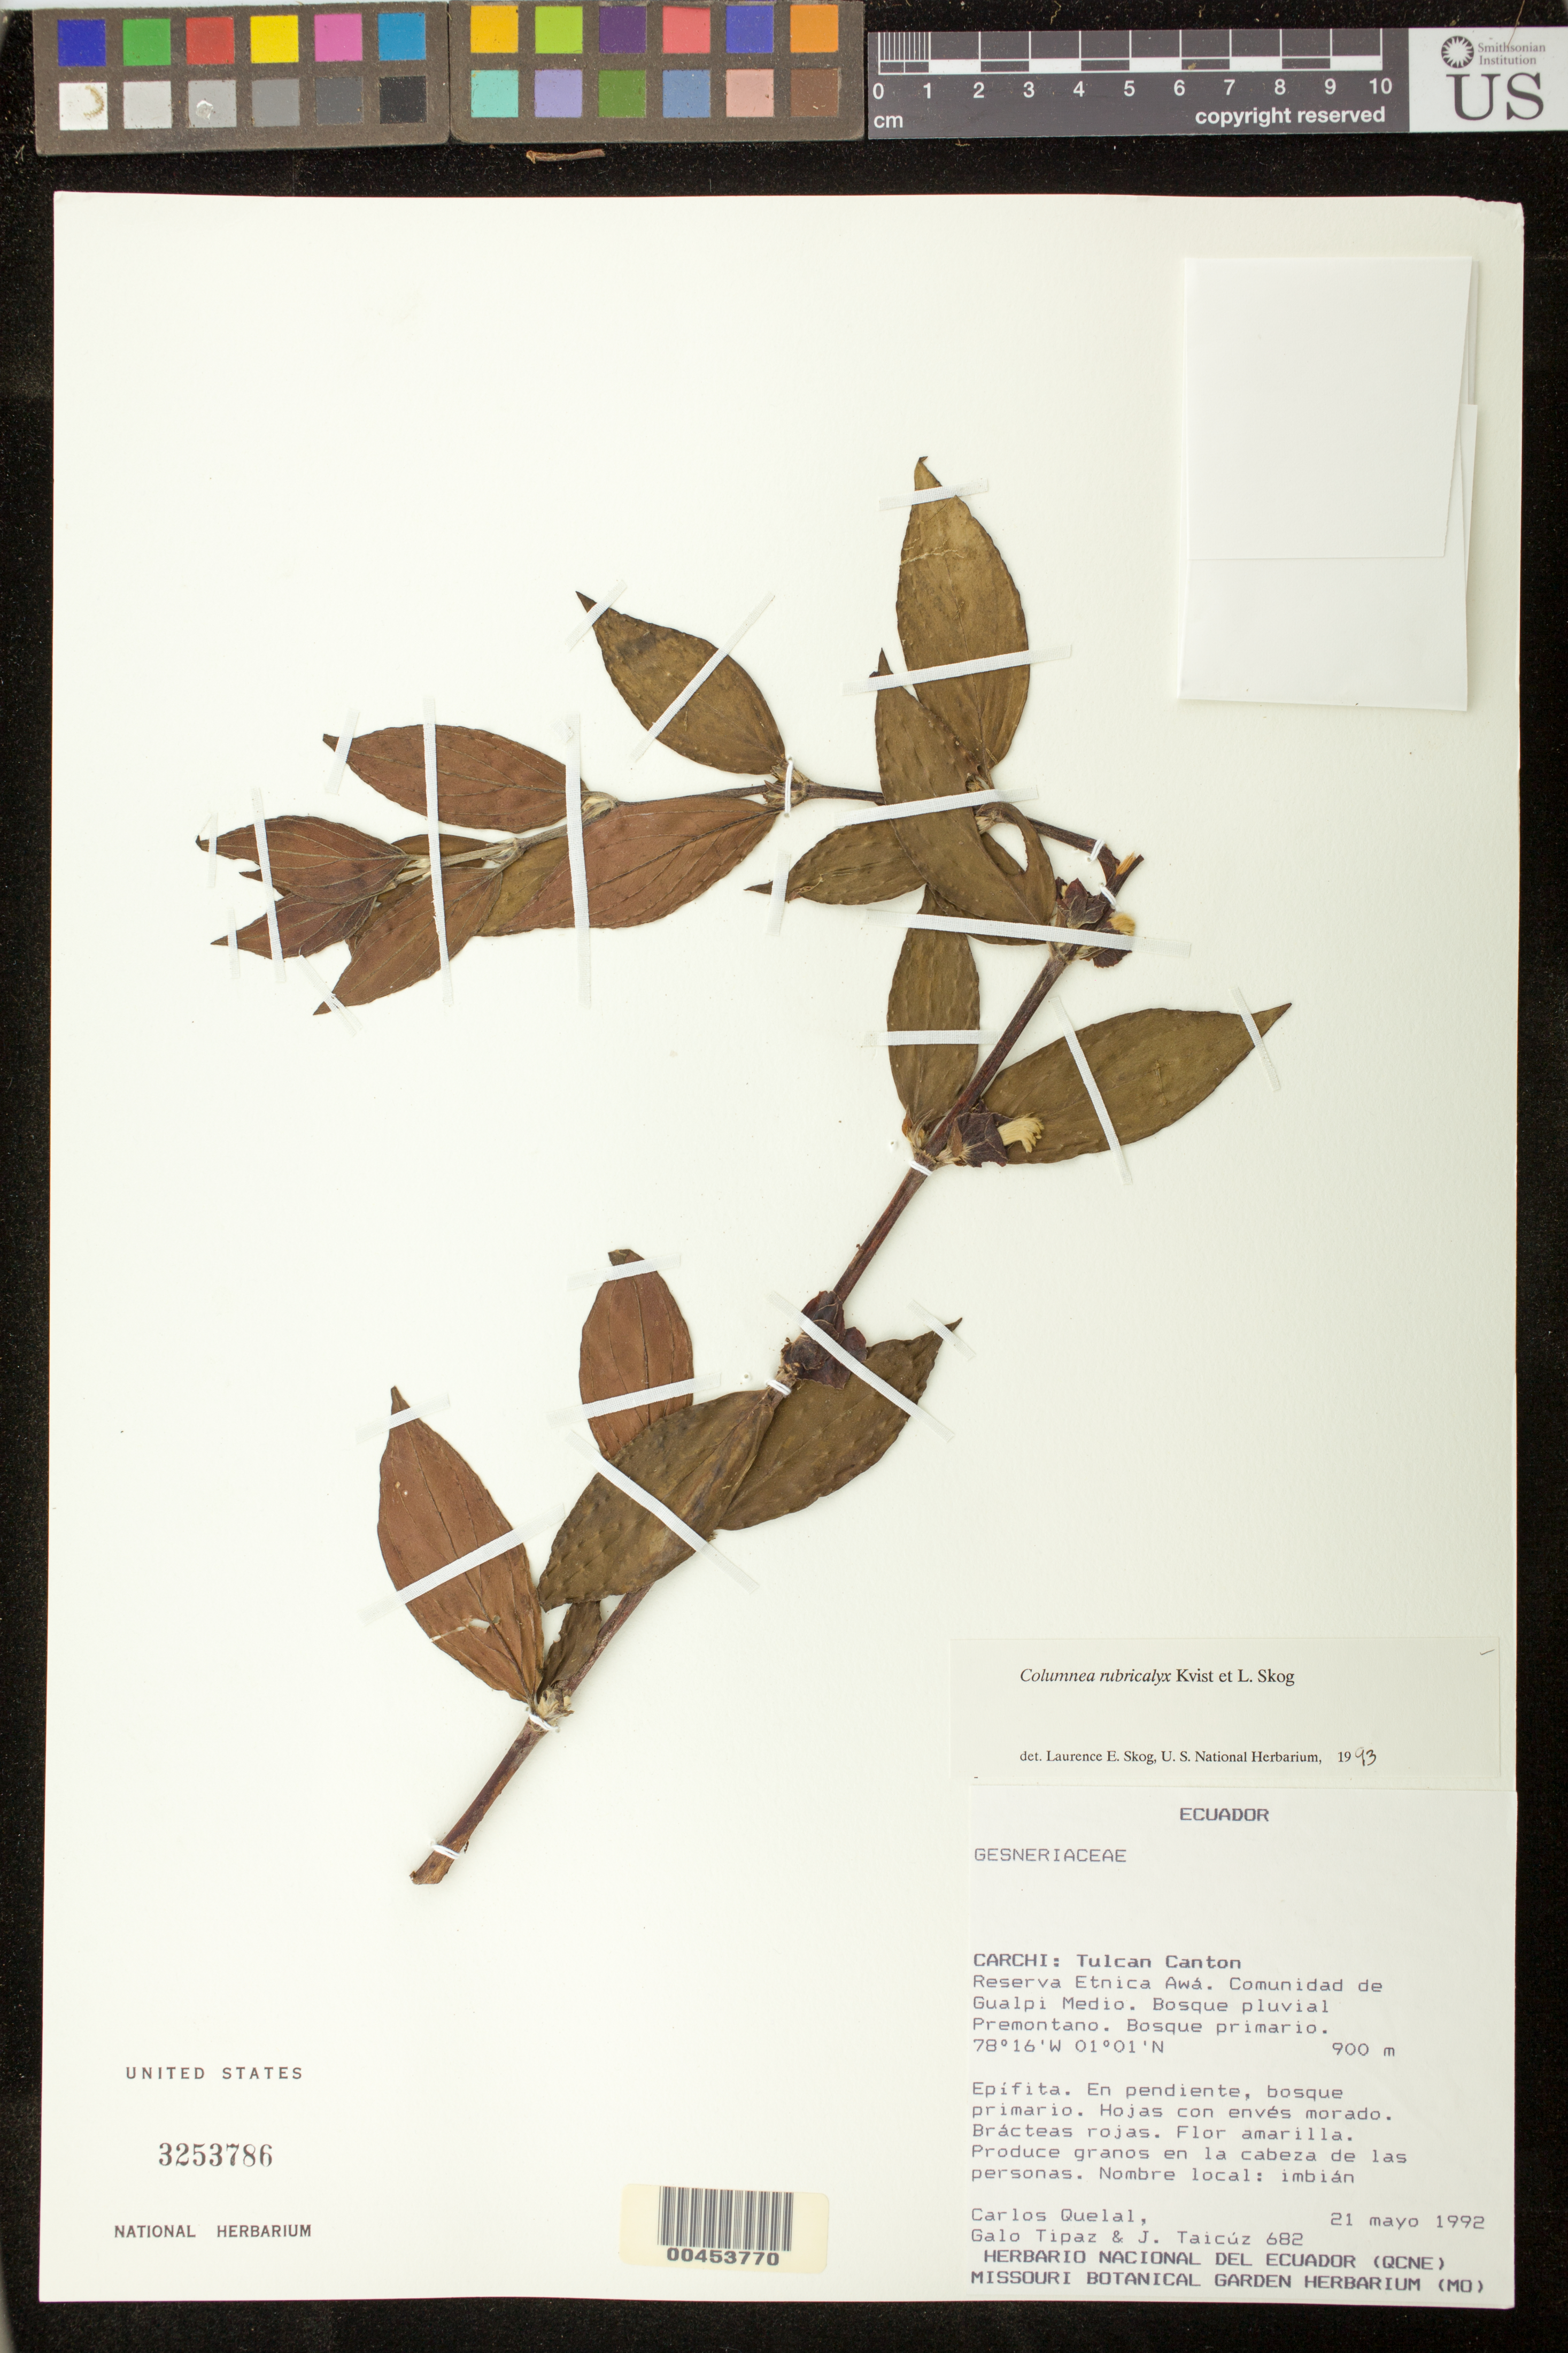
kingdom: Plantae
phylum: Tracheophyta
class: Magnoliopsida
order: Lamiales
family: Gesneriaceae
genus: Columnea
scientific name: Columnea rubricalyx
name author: L.P. Kvist & L.E. Skog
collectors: C. Quelal, G. Tipaz & J. Taicuz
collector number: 682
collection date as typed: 21 May 1992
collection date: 1992-05-21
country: Ecuador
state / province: Carchi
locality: Tulcan Canton, Reserva Etnica Awá; comunidad de Gualpi Medio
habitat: Bosque pluvial premontano; bosque primario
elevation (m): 900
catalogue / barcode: US 3253786